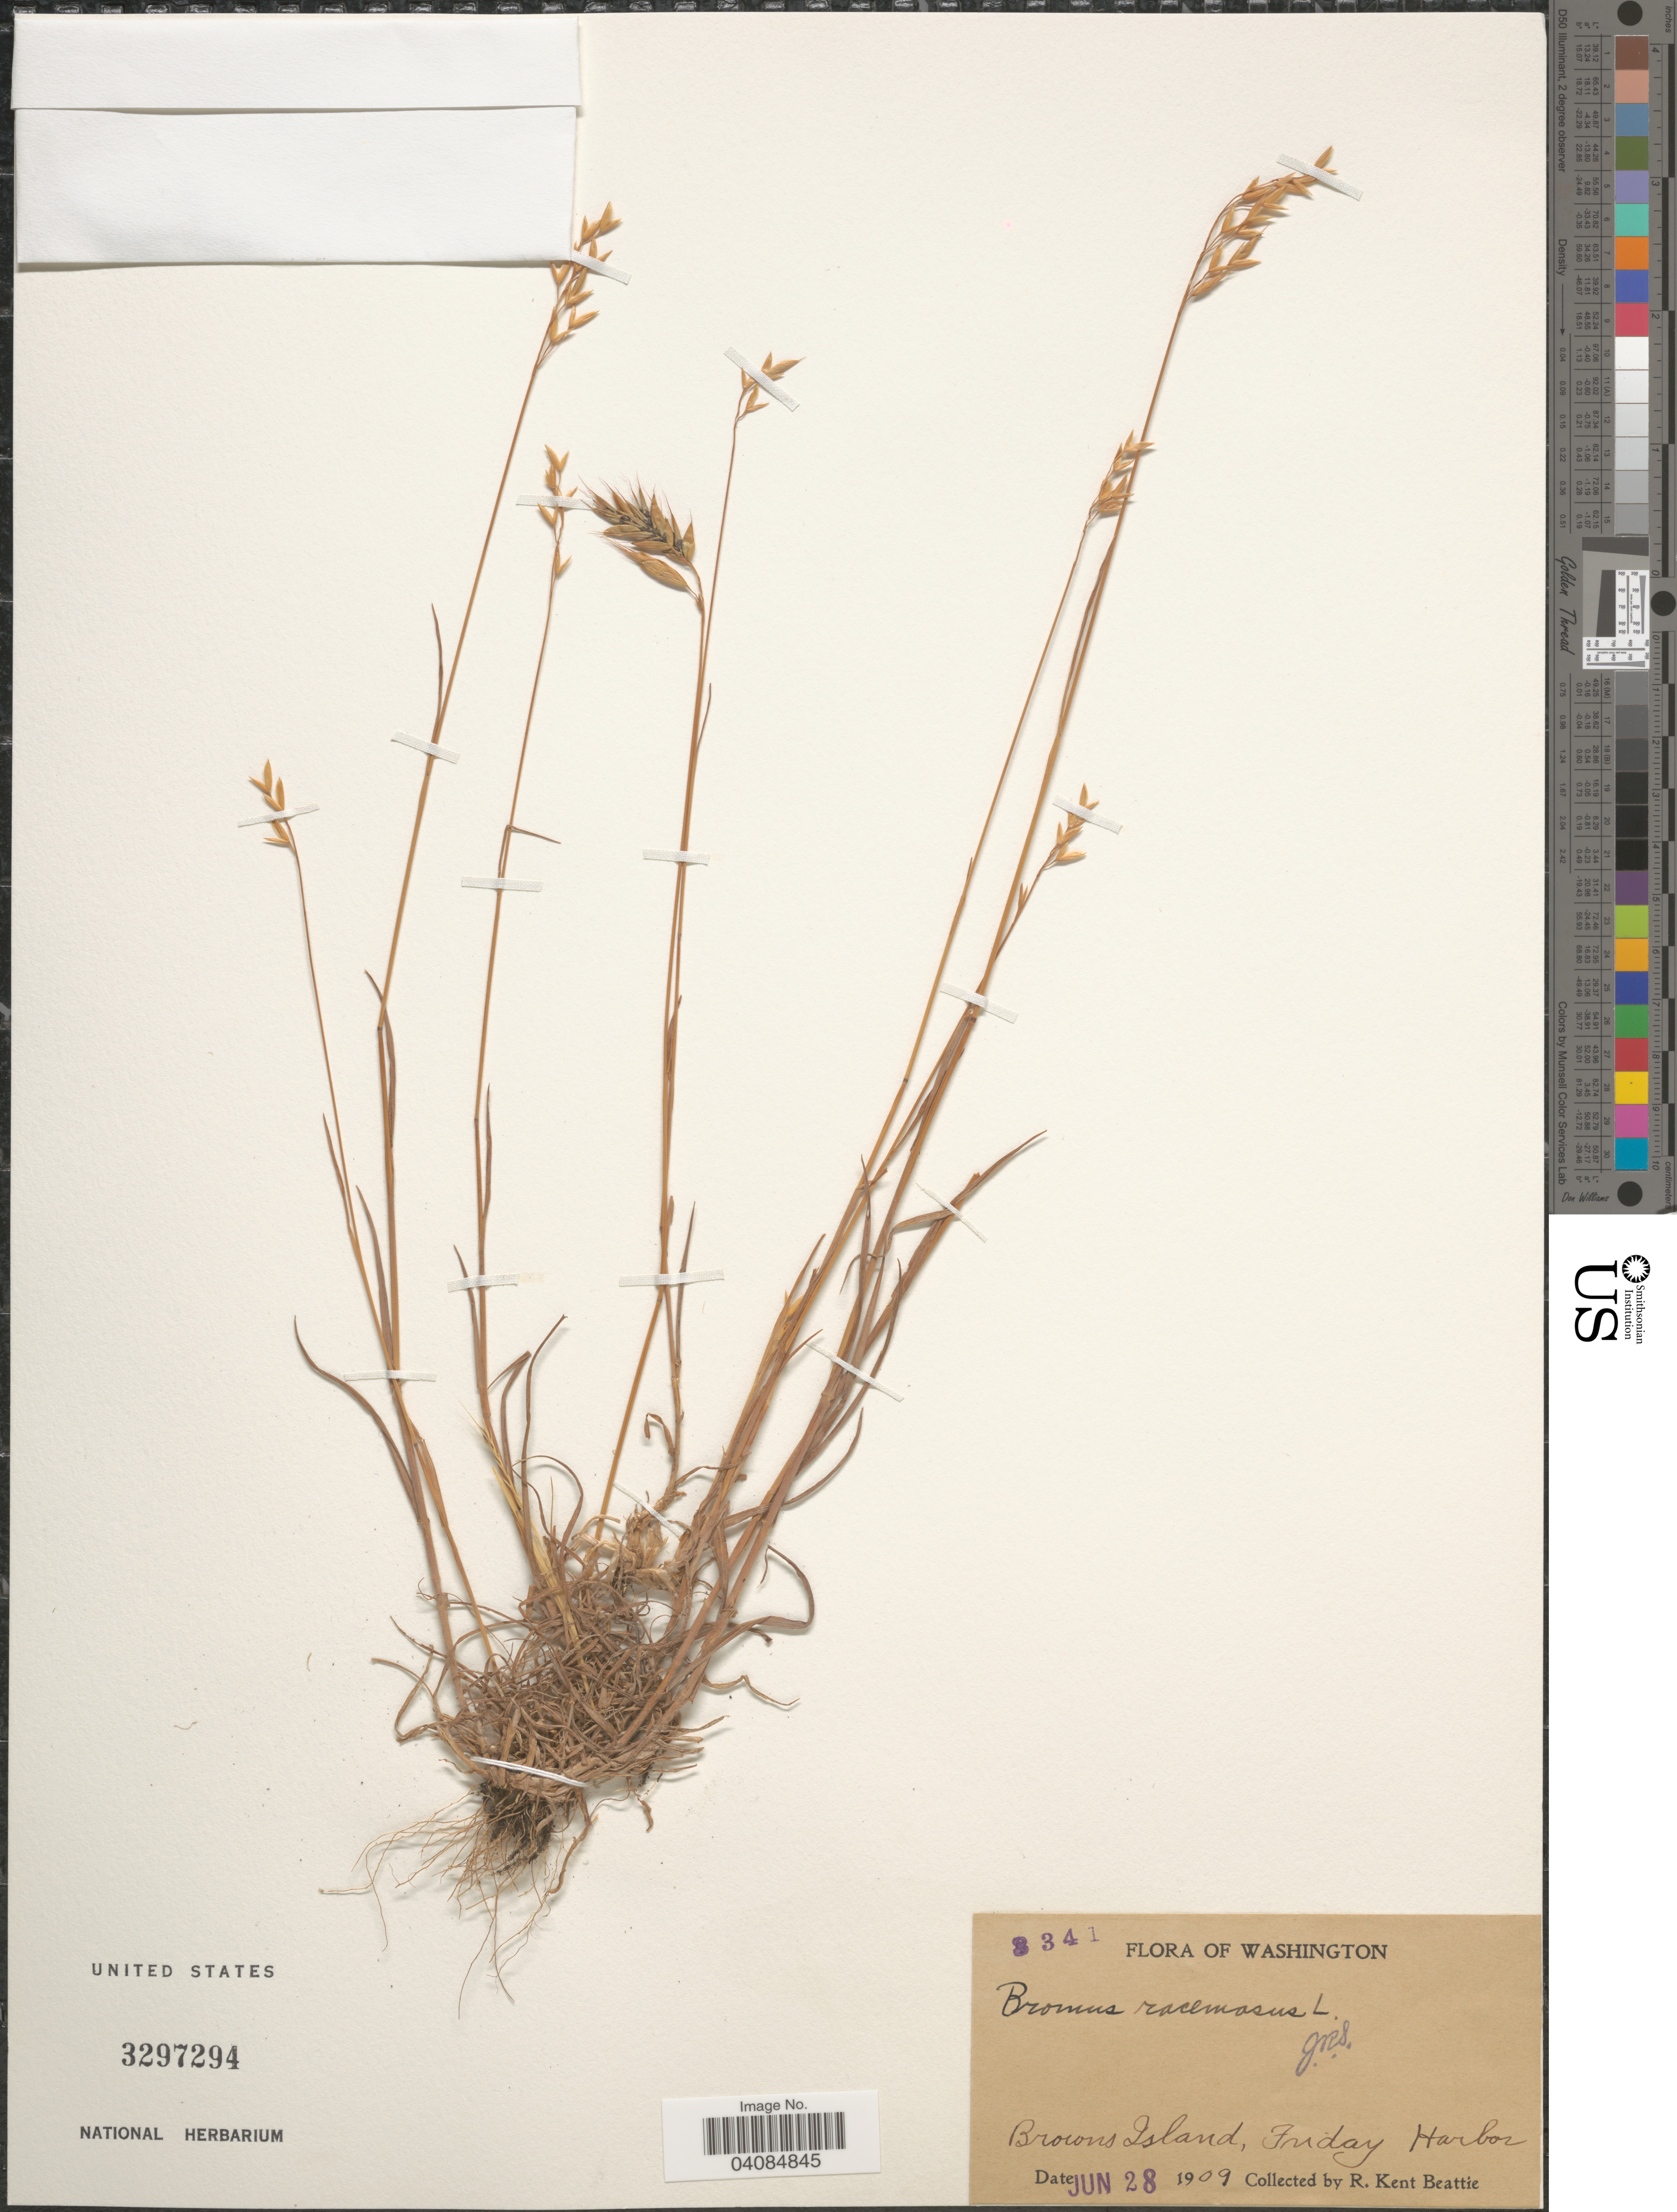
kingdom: Plantae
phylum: Tracheophyta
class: Liliopsida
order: Poales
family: Poaceae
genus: Bromus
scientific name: Bromus racemosus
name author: L.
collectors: R. K. Beattie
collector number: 3341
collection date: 1909-06-28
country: United States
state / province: Washington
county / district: San Juan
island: Brown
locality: Browns Island, Friday Harbor.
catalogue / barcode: US 3297294